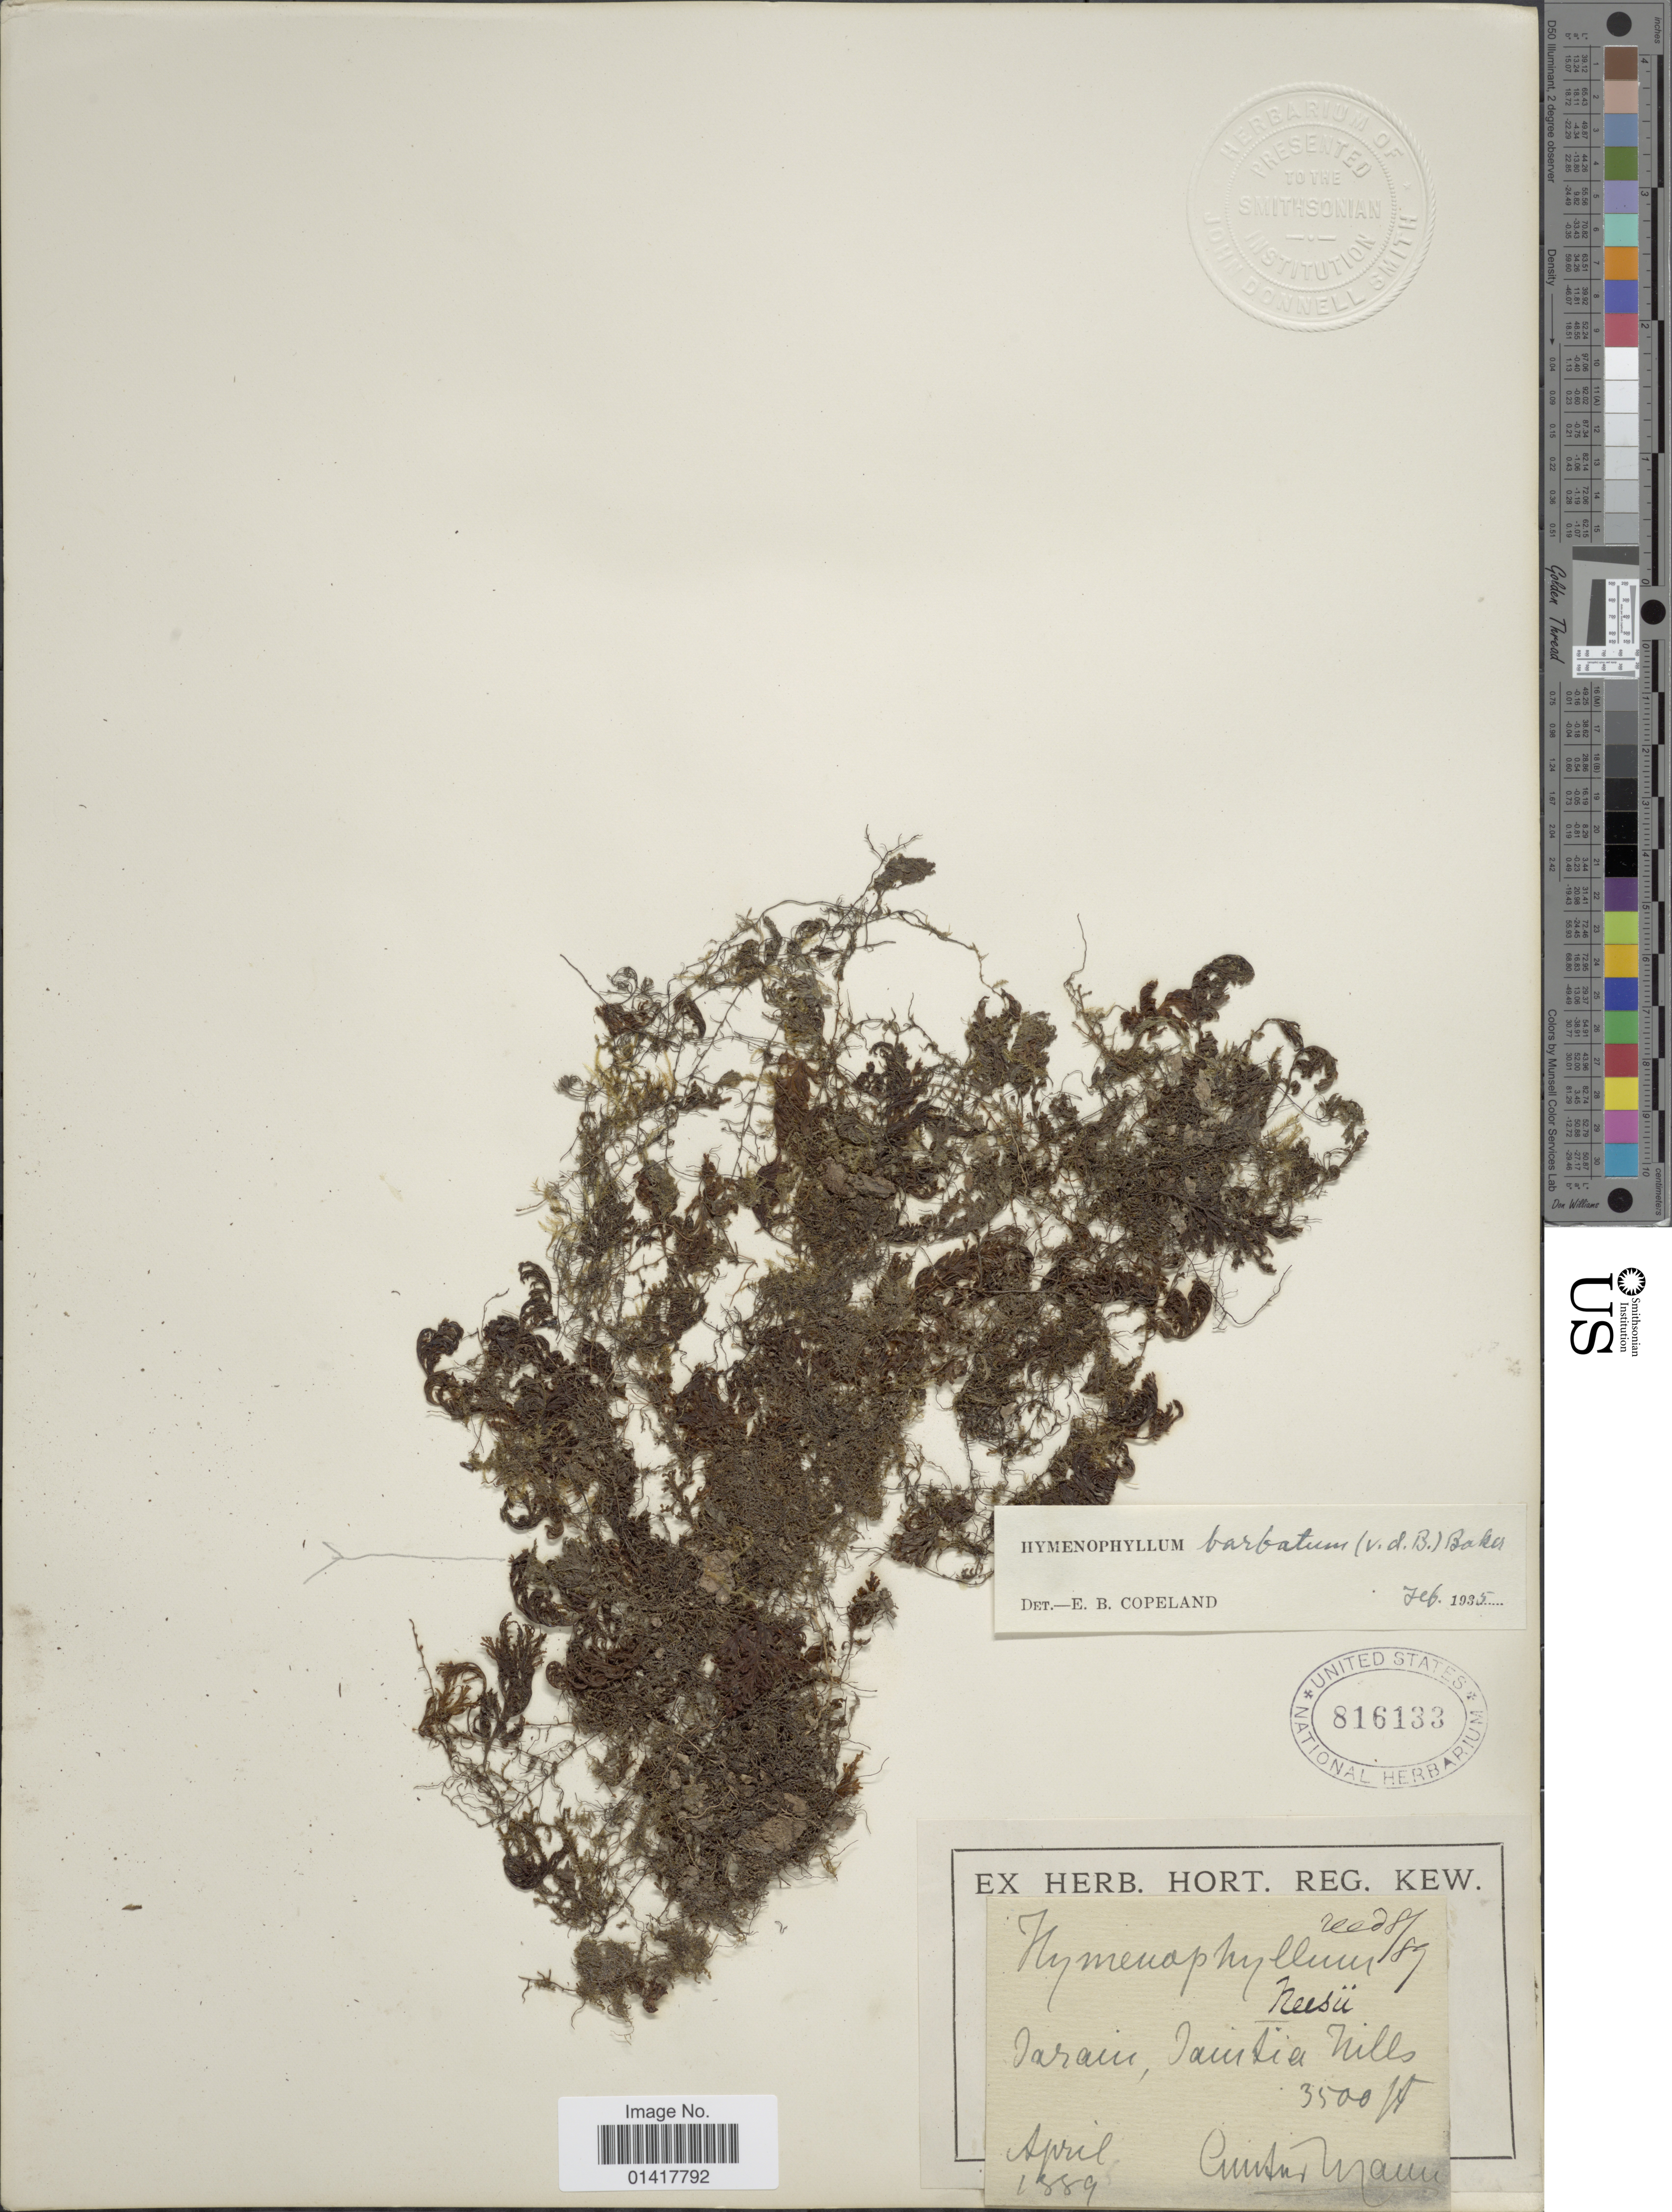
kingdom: Plantae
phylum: Tracheophyta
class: Polypodiopsida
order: Hymenophyllales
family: Hymenophyllaceae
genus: Hymenophyllum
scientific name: Hymenophyllum barbatum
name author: (Bosch) Baker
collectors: G. Mann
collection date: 1889-04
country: India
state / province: Meghalaya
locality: Jarain, Jaintia Hills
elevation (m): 1067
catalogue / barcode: US 816133